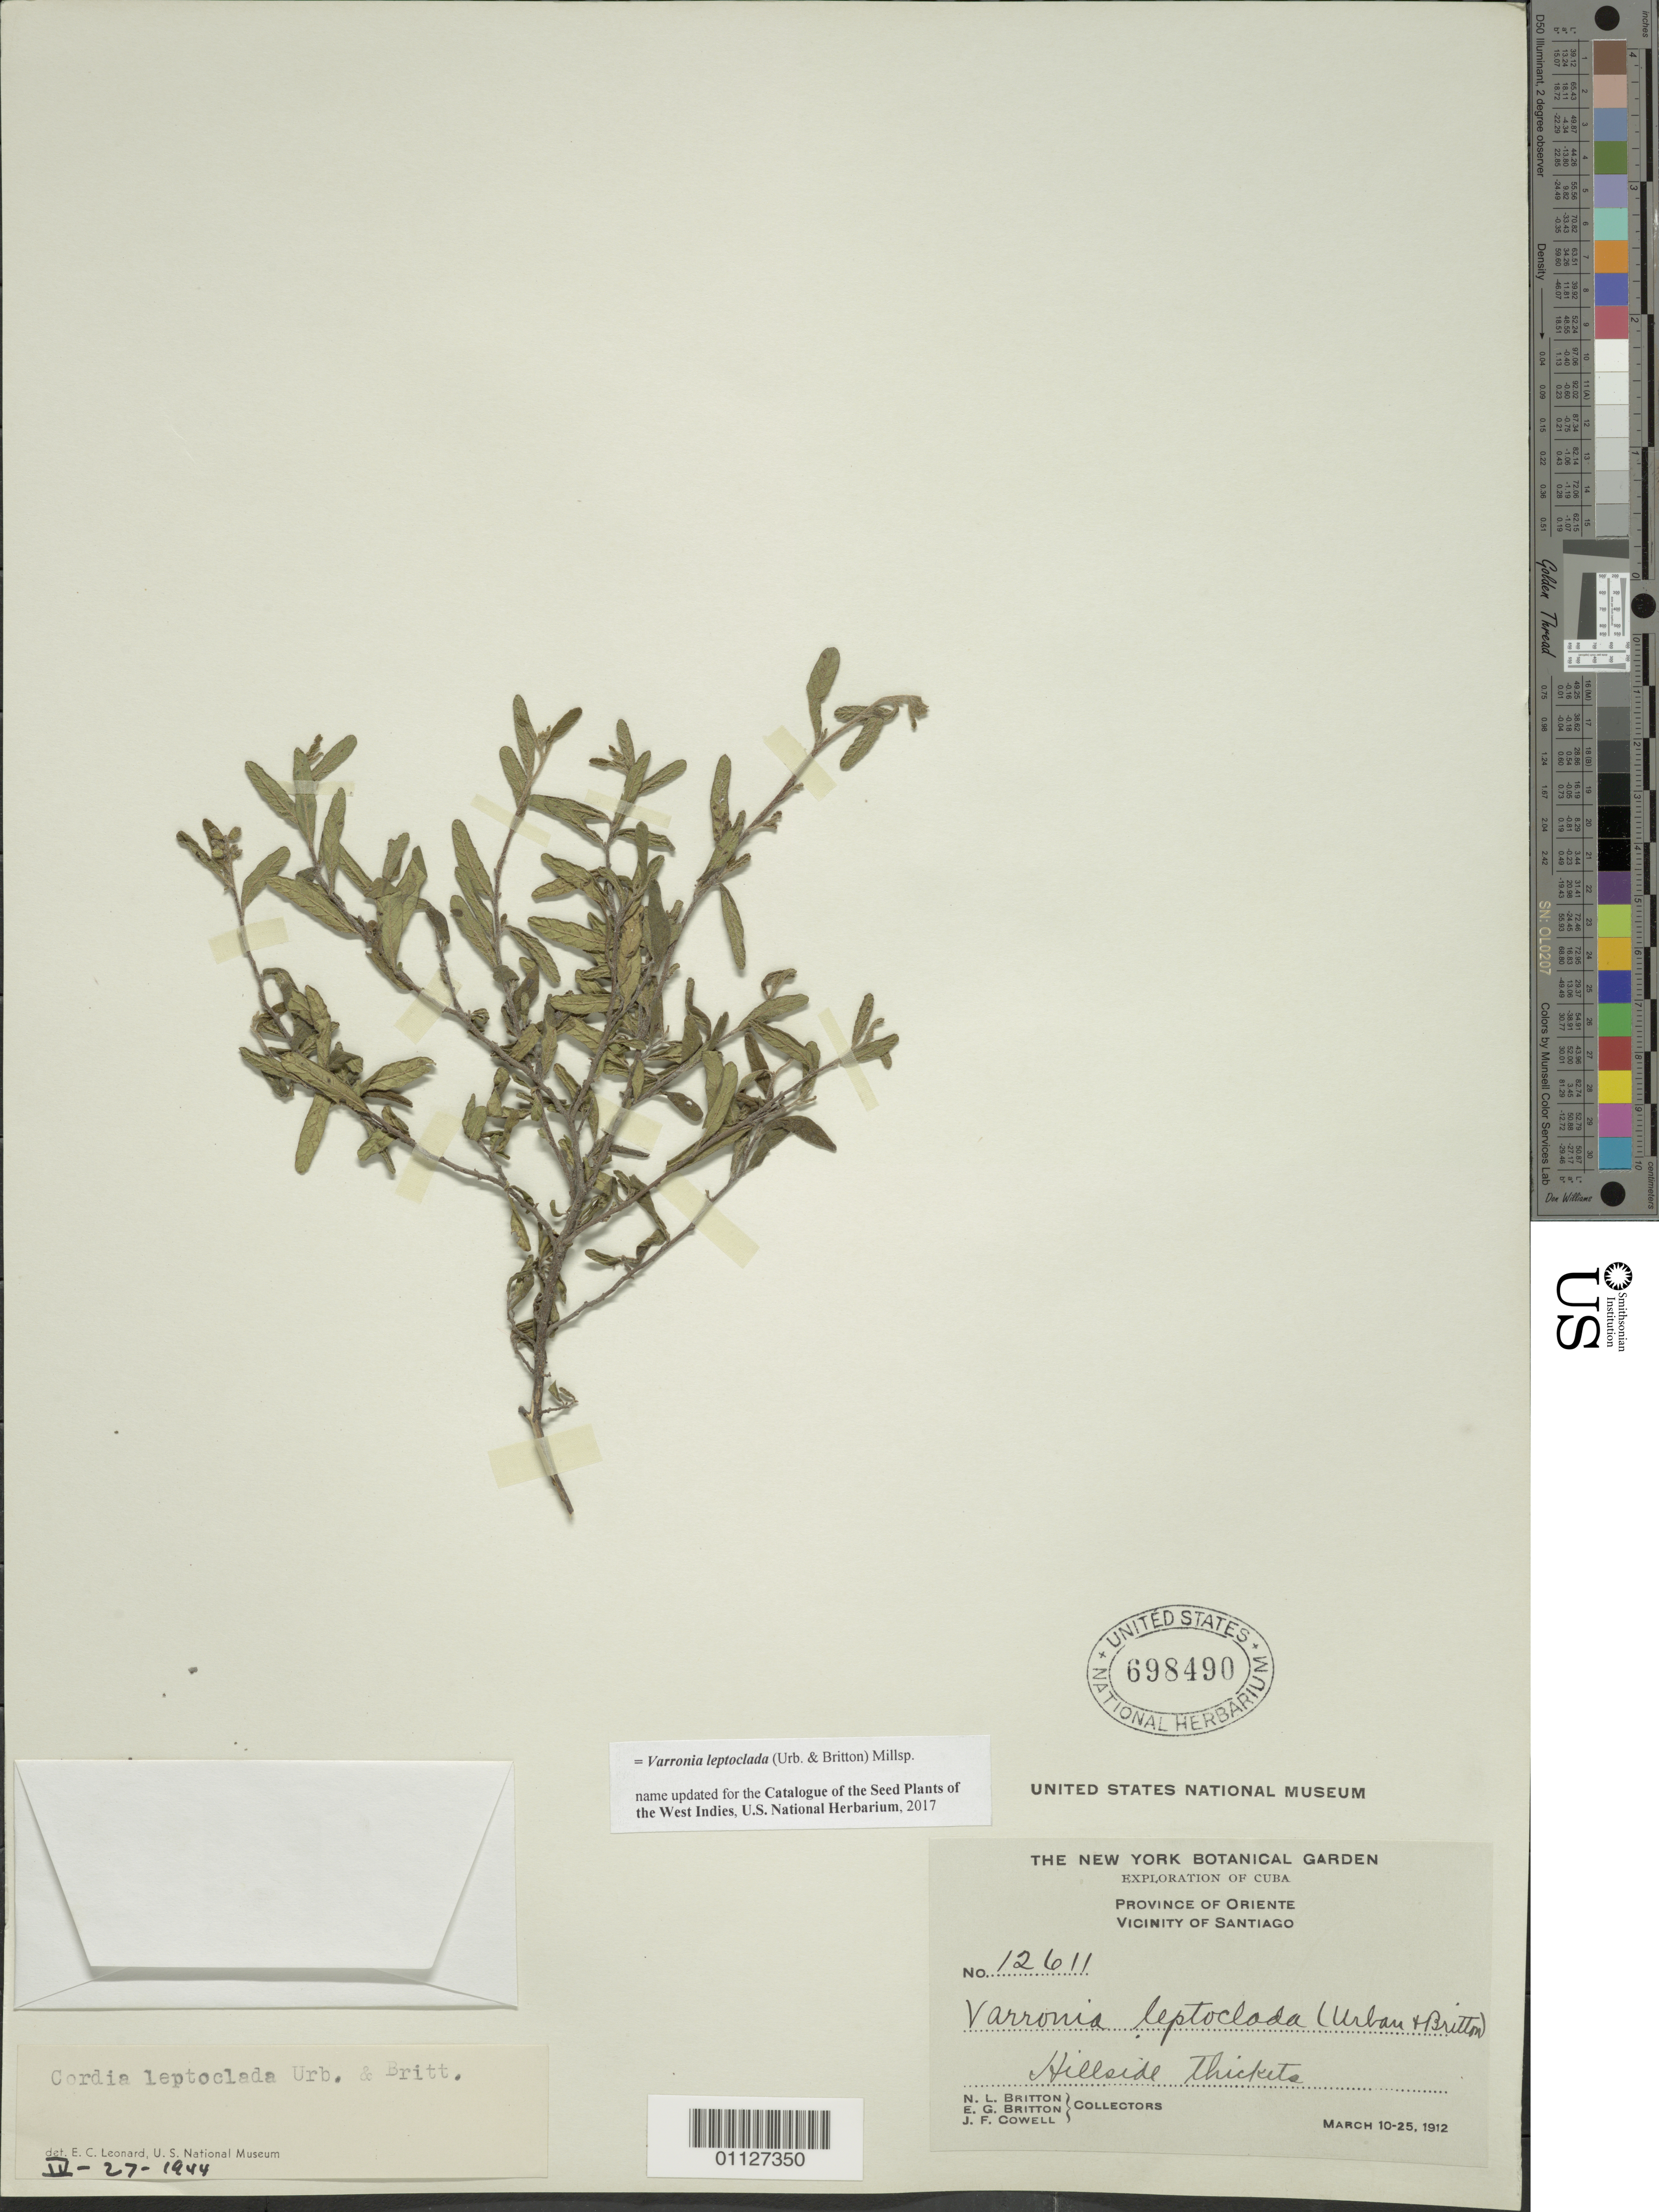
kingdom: Plantae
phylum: Tracheophyta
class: Magnoliopsida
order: Boraginales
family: Cordiaceae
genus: Varronia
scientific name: Varronia leptoclada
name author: (Urb. & Britton) Millsp.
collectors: N. Britton, E. G. Britton & J. F. Cowell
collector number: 12611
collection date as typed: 10 Mar 1912 to 25 Mar 1912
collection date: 1912-03-10/1912-03-25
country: Cuba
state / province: Santiago de Cuba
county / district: Santiago De Cuba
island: Cuba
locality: Vicinity of Santiago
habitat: Hillside thickets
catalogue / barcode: US 698490